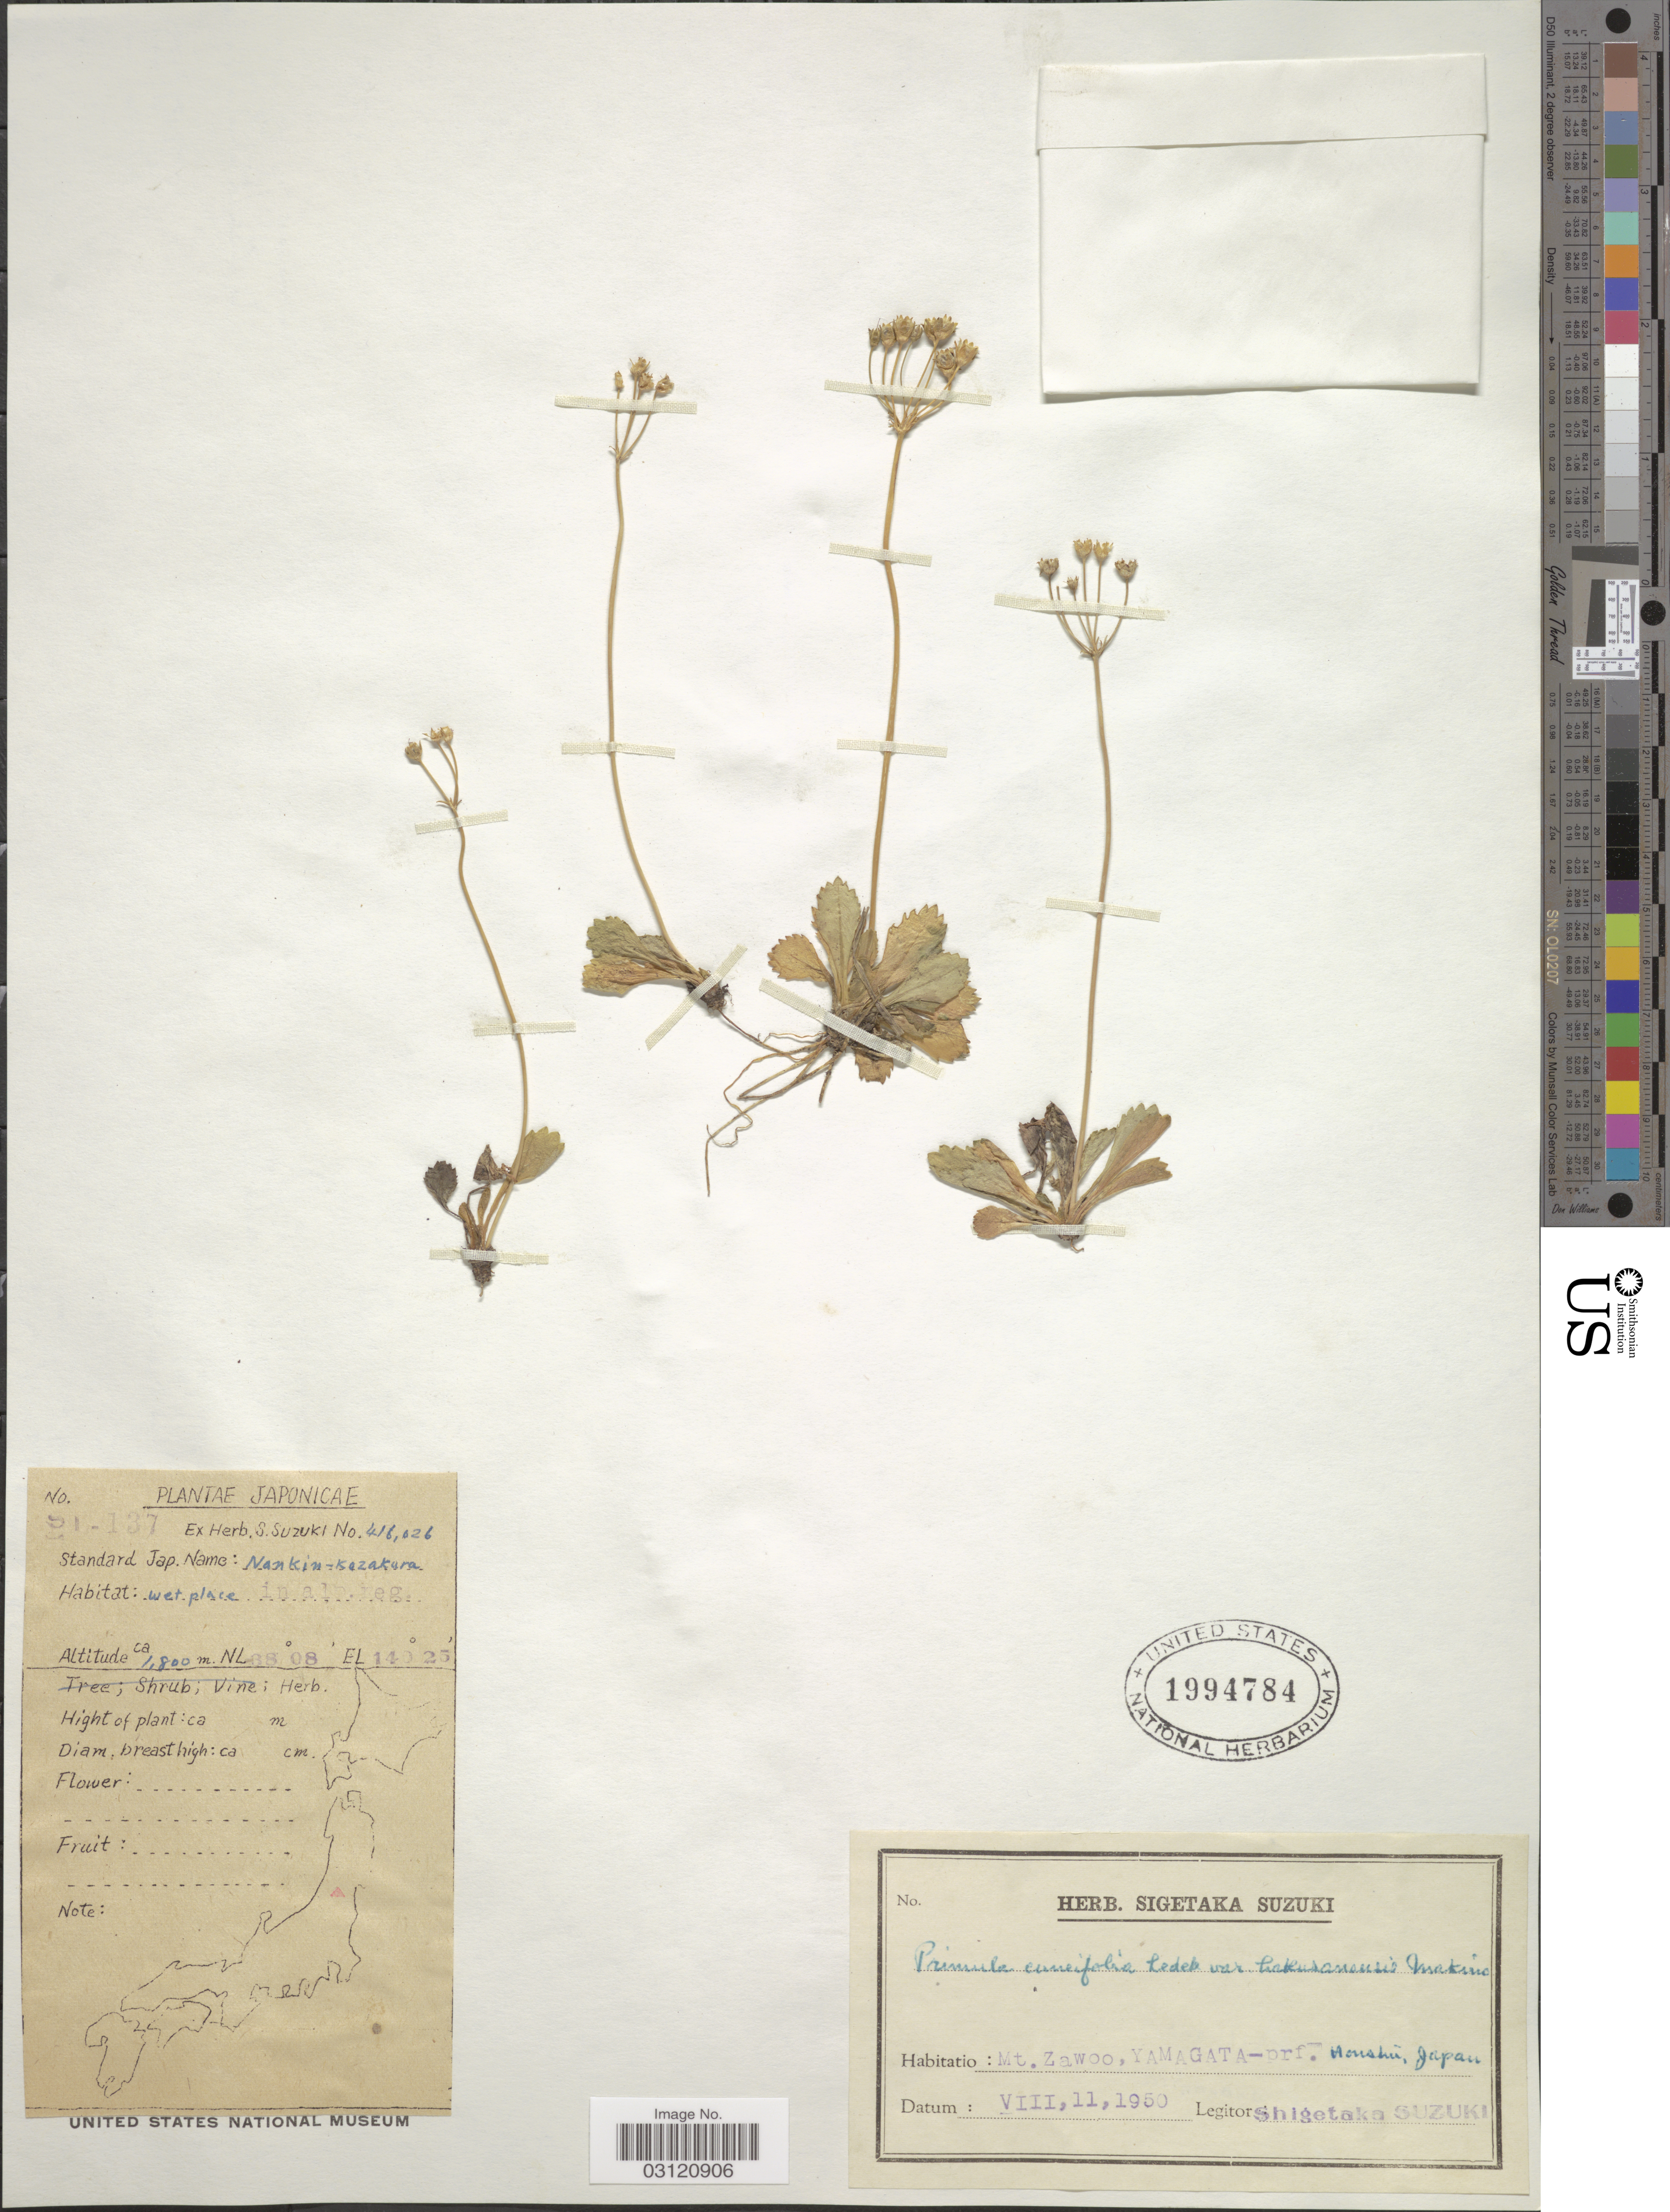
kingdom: Plantae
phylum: Tracheophyta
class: Magnoliopsida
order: Ericales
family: Primulaceae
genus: Primula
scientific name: Primula cuneifolia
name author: Ledeb.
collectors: S. Suzuki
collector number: SI-137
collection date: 1950-08-11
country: Japan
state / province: Yamagata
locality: Mt. Zawoo, prf. Honshu.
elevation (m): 1800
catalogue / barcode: US 1994784